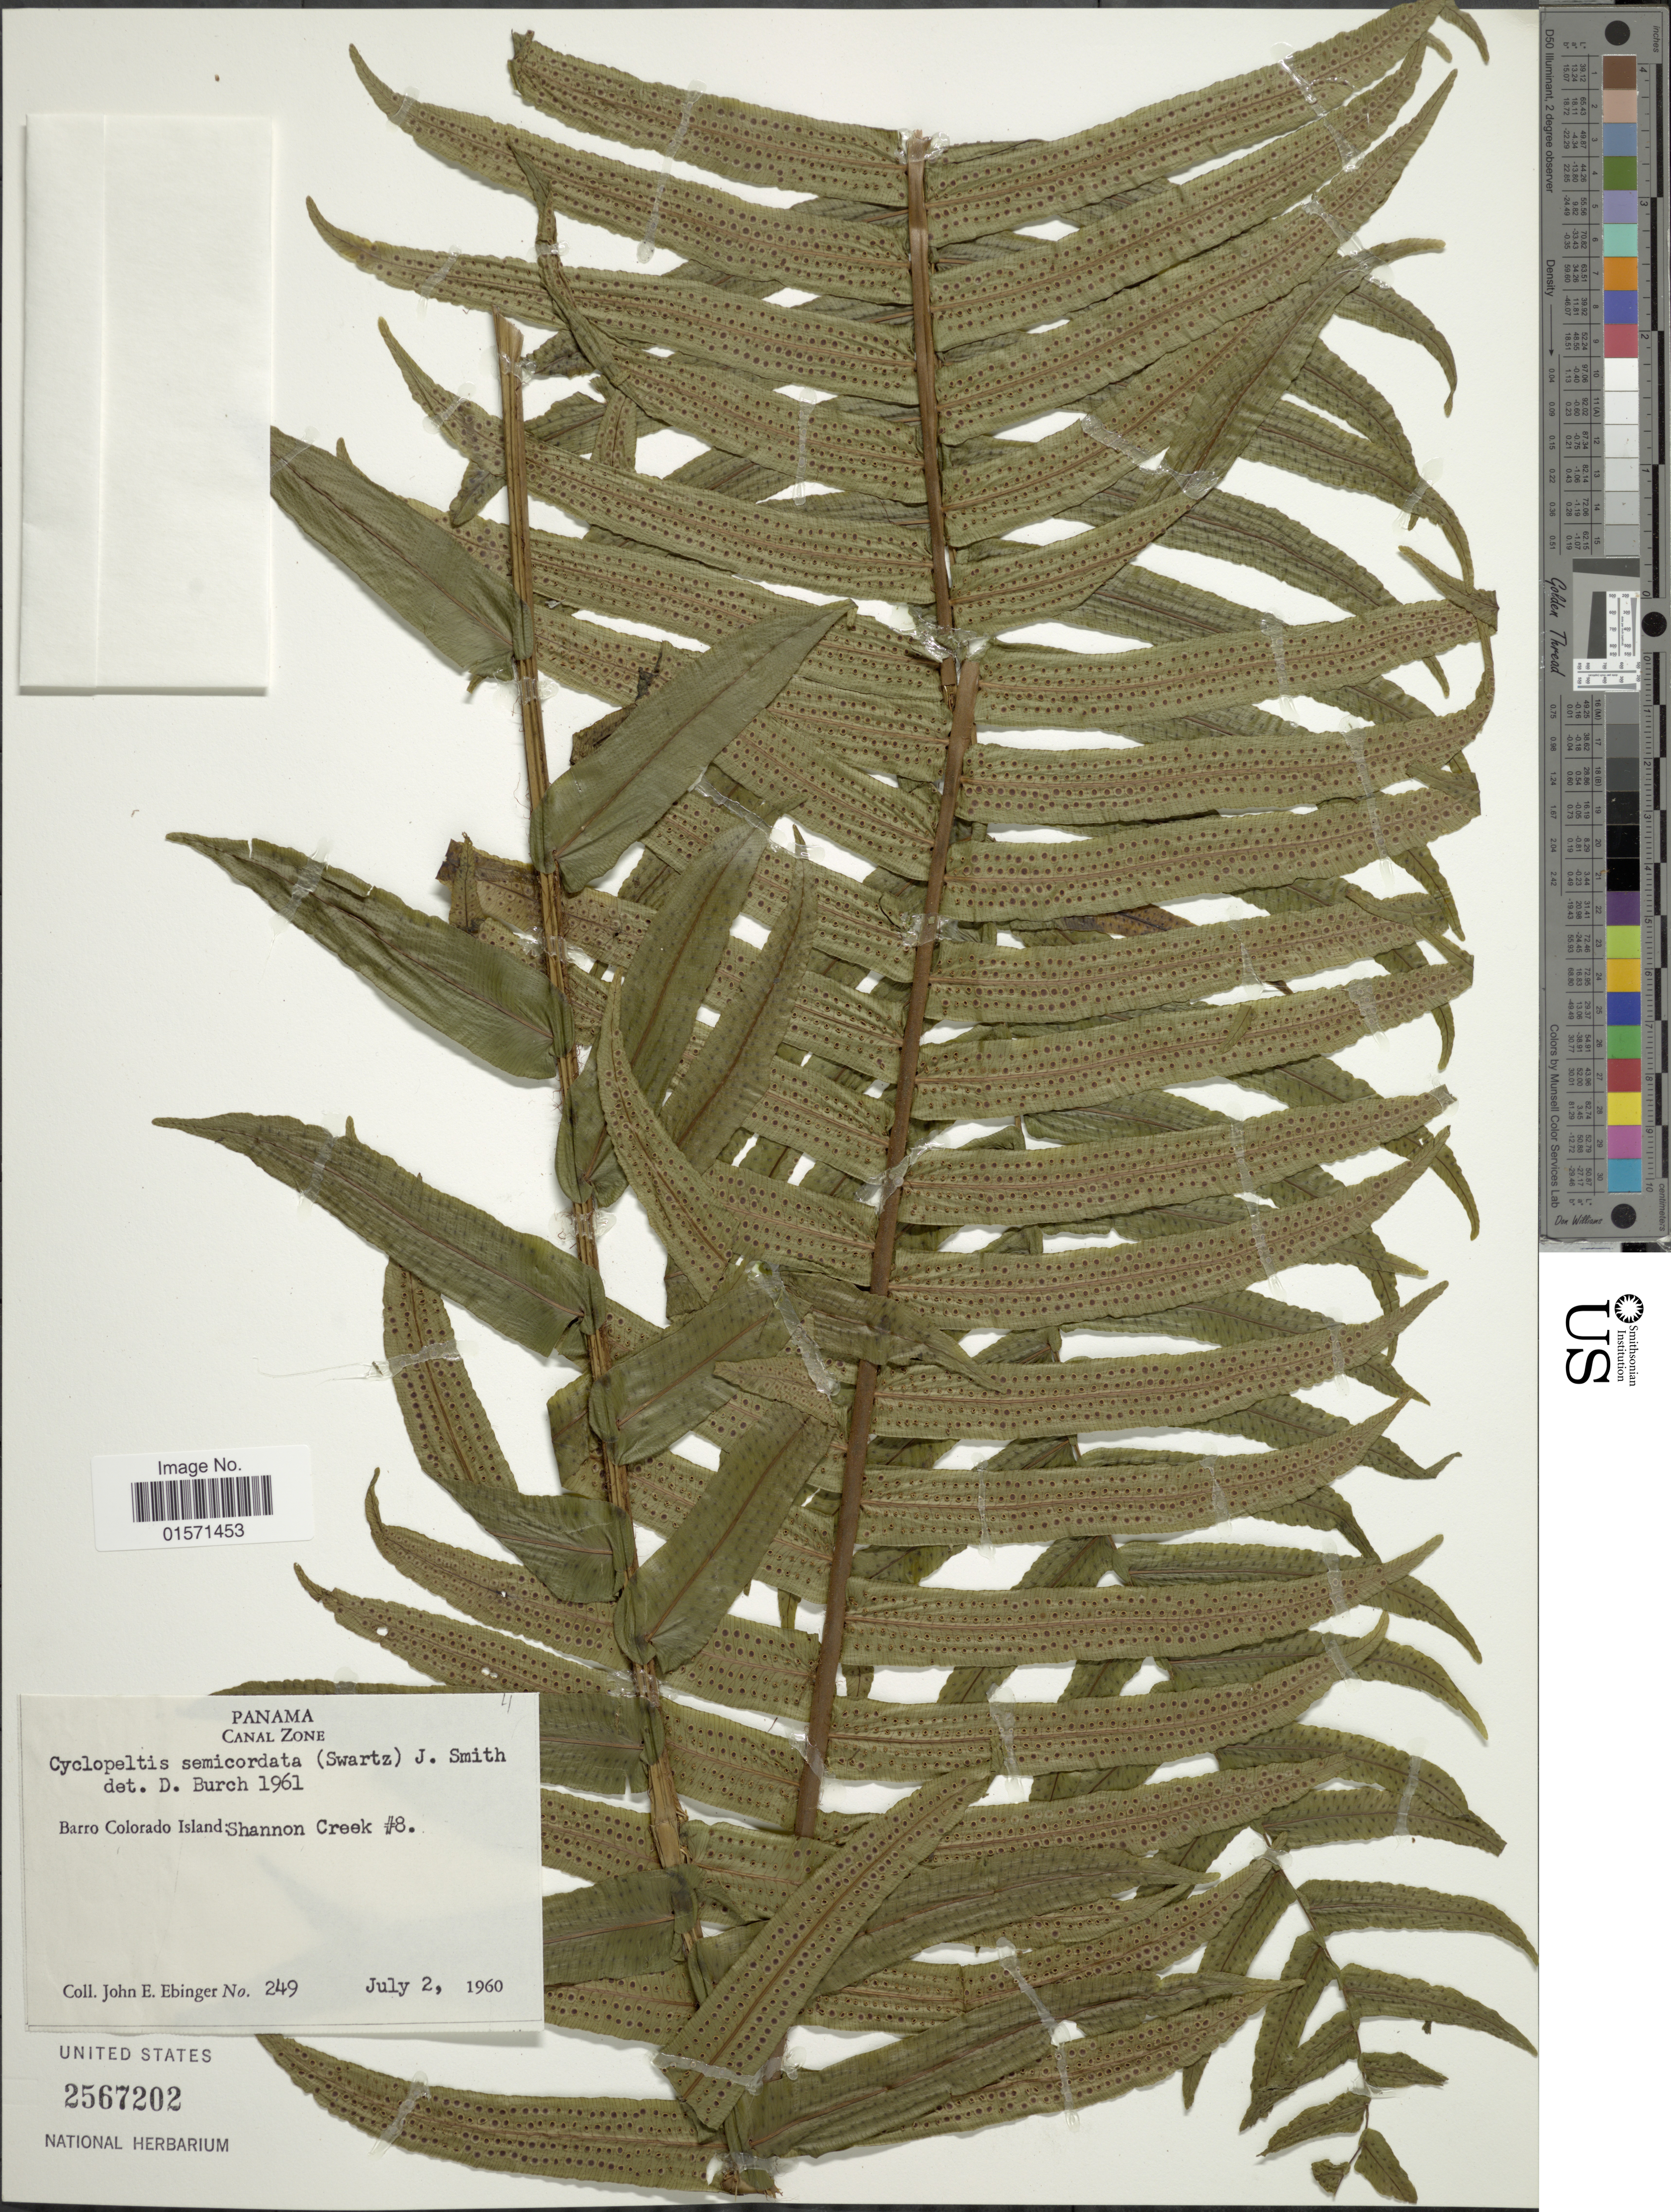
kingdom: Plantae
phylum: Tracheophyta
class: Polypodiopsida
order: Polypodiales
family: Lomariopsidaceae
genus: Cyclopeltis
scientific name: Cyclopeltis semicordata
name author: (Sw.) J. Sm.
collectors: J. Ebinger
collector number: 249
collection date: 1960-07-02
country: Panama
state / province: Panamá Oeste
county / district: Canal Zone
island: Barro Colorado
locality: Canal Zone. Barro Colorado Island. Shannon Creek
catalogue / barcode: US 2567202